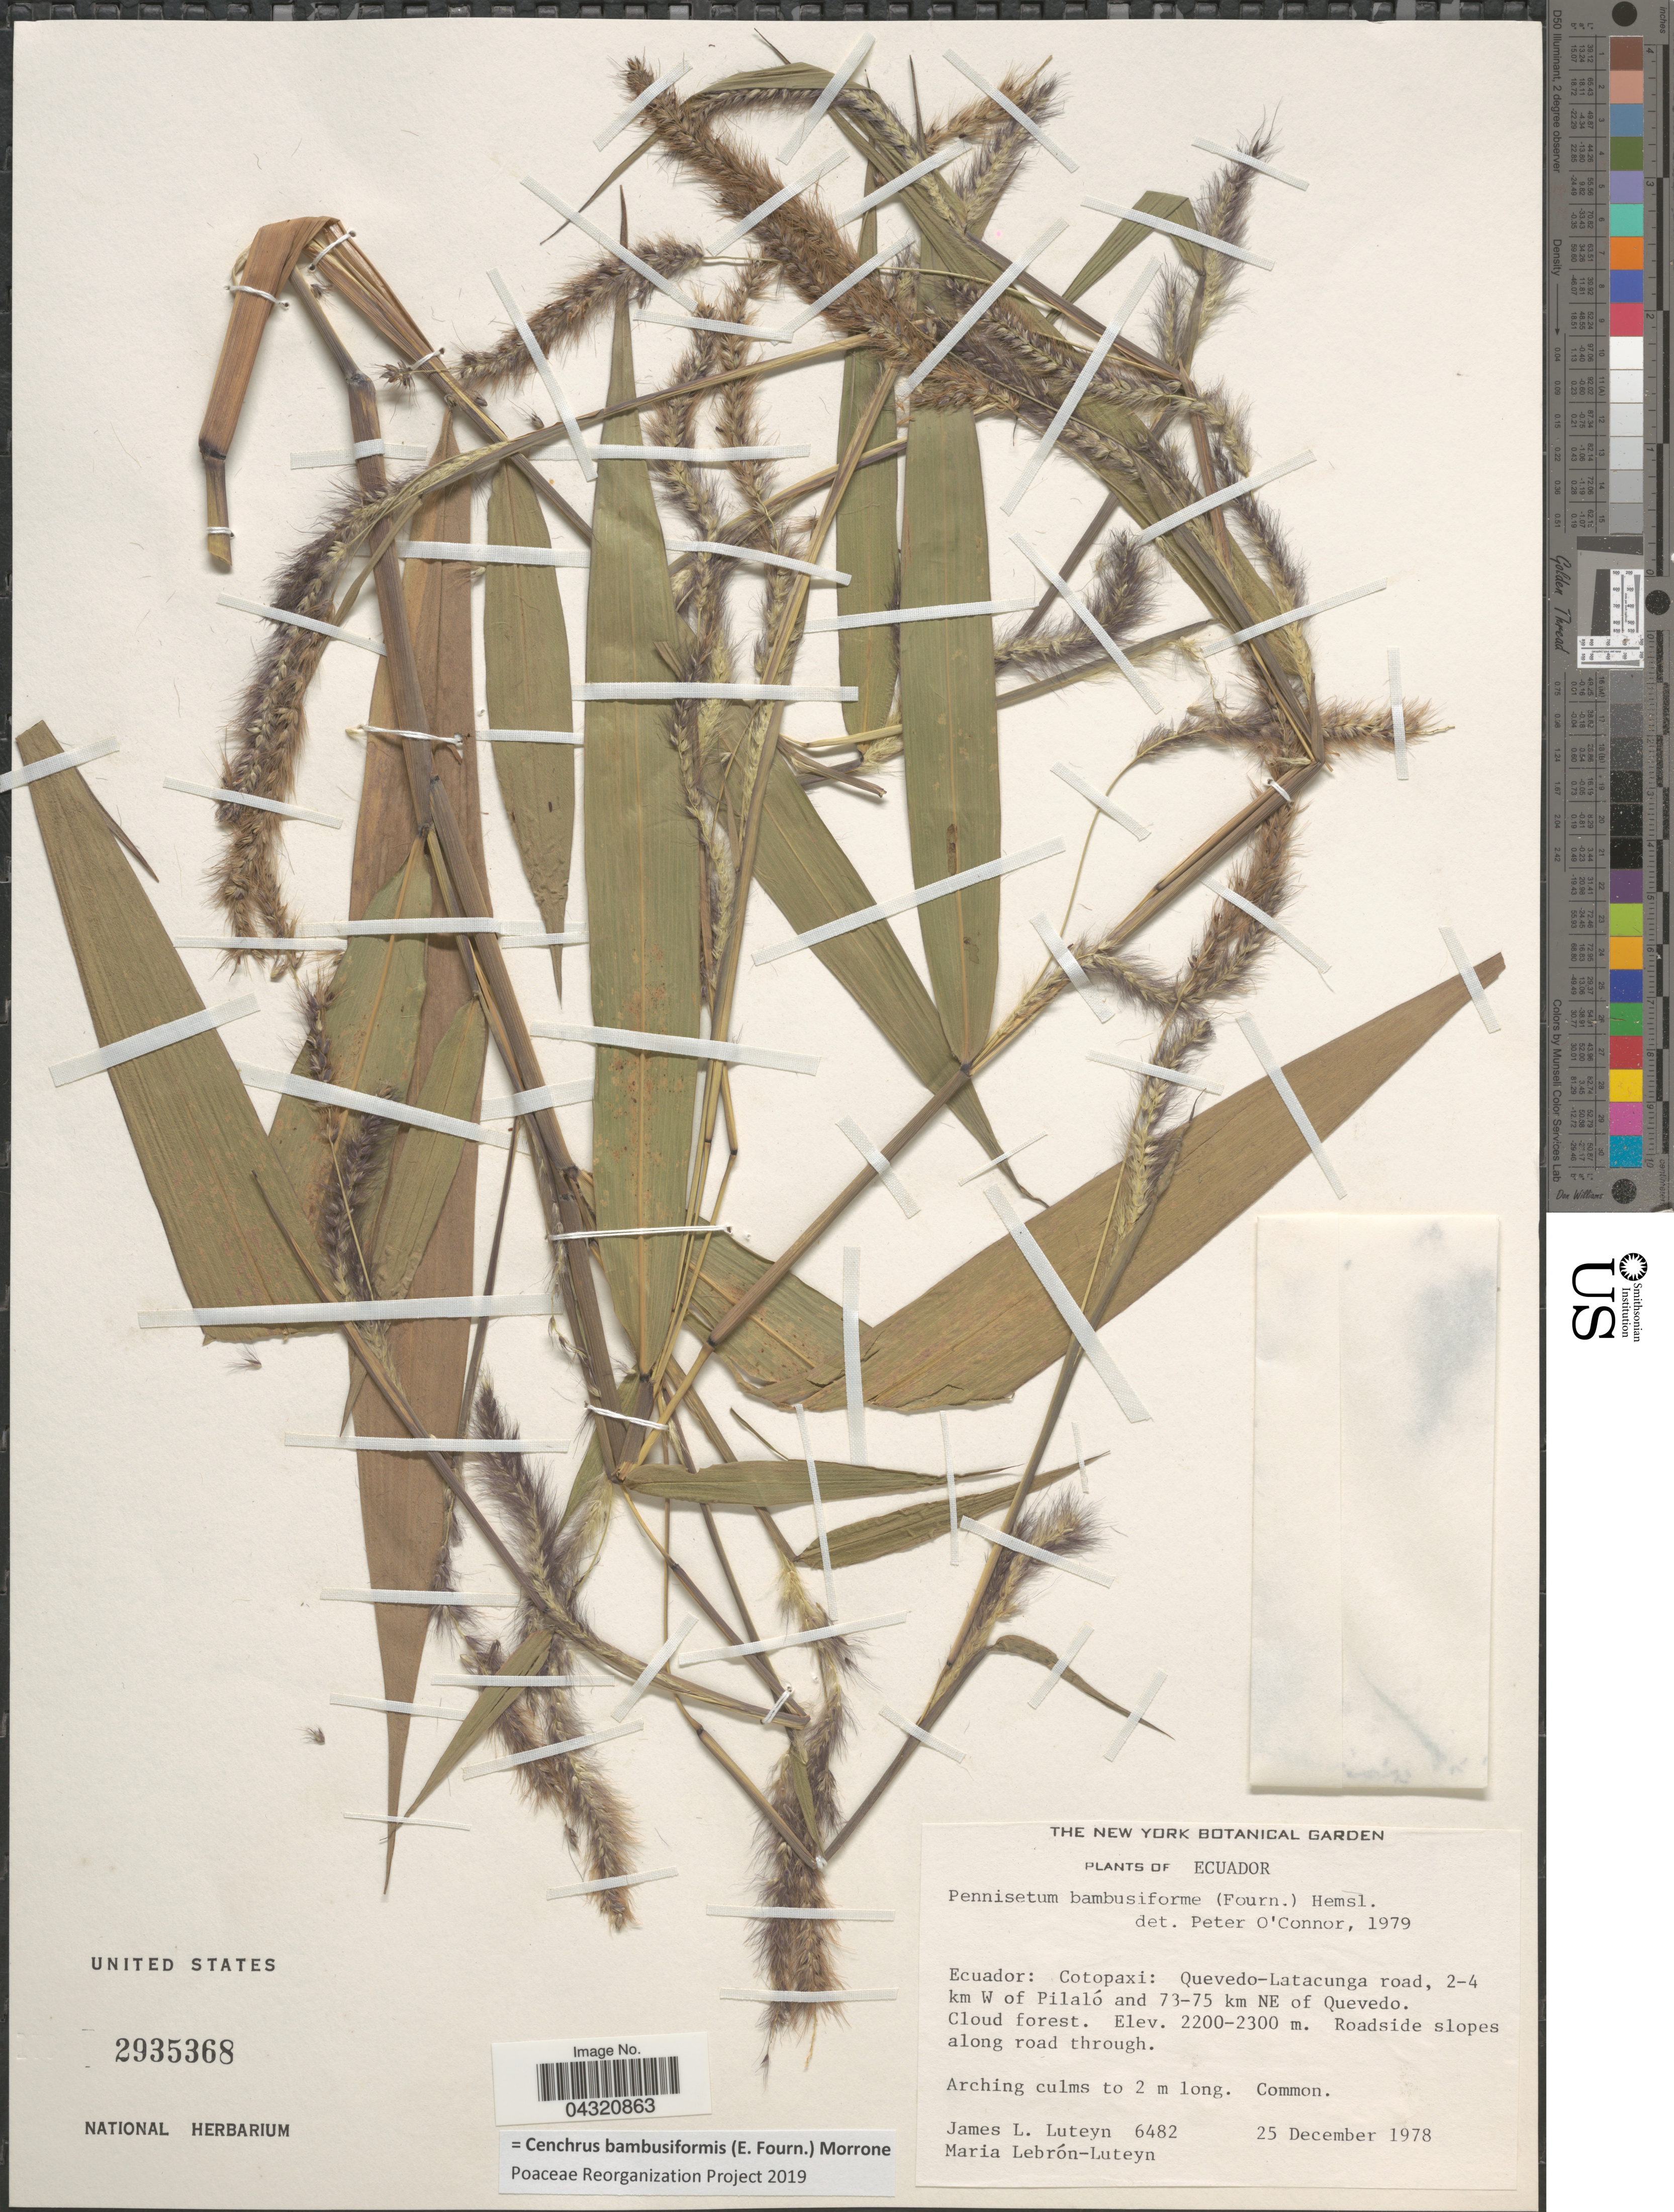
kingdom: Plantae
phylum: Tracheophyta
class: Liliopsida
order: Poales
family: Poaceae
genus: Cenchrus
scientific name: Cenchrus bambusiformis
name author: (E. Fourn.) Morrone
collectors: J. L. Luteyn & M. L. Lebrón-Luteyn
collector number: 6482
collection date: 1978-12-25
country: Ecuador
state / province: Cotopaxi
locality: Quevedo- Latacunga road, 2-4 km W of Pilaló and 73-75 km NE of Quevada.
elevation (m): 2200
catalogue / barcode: US 2935368